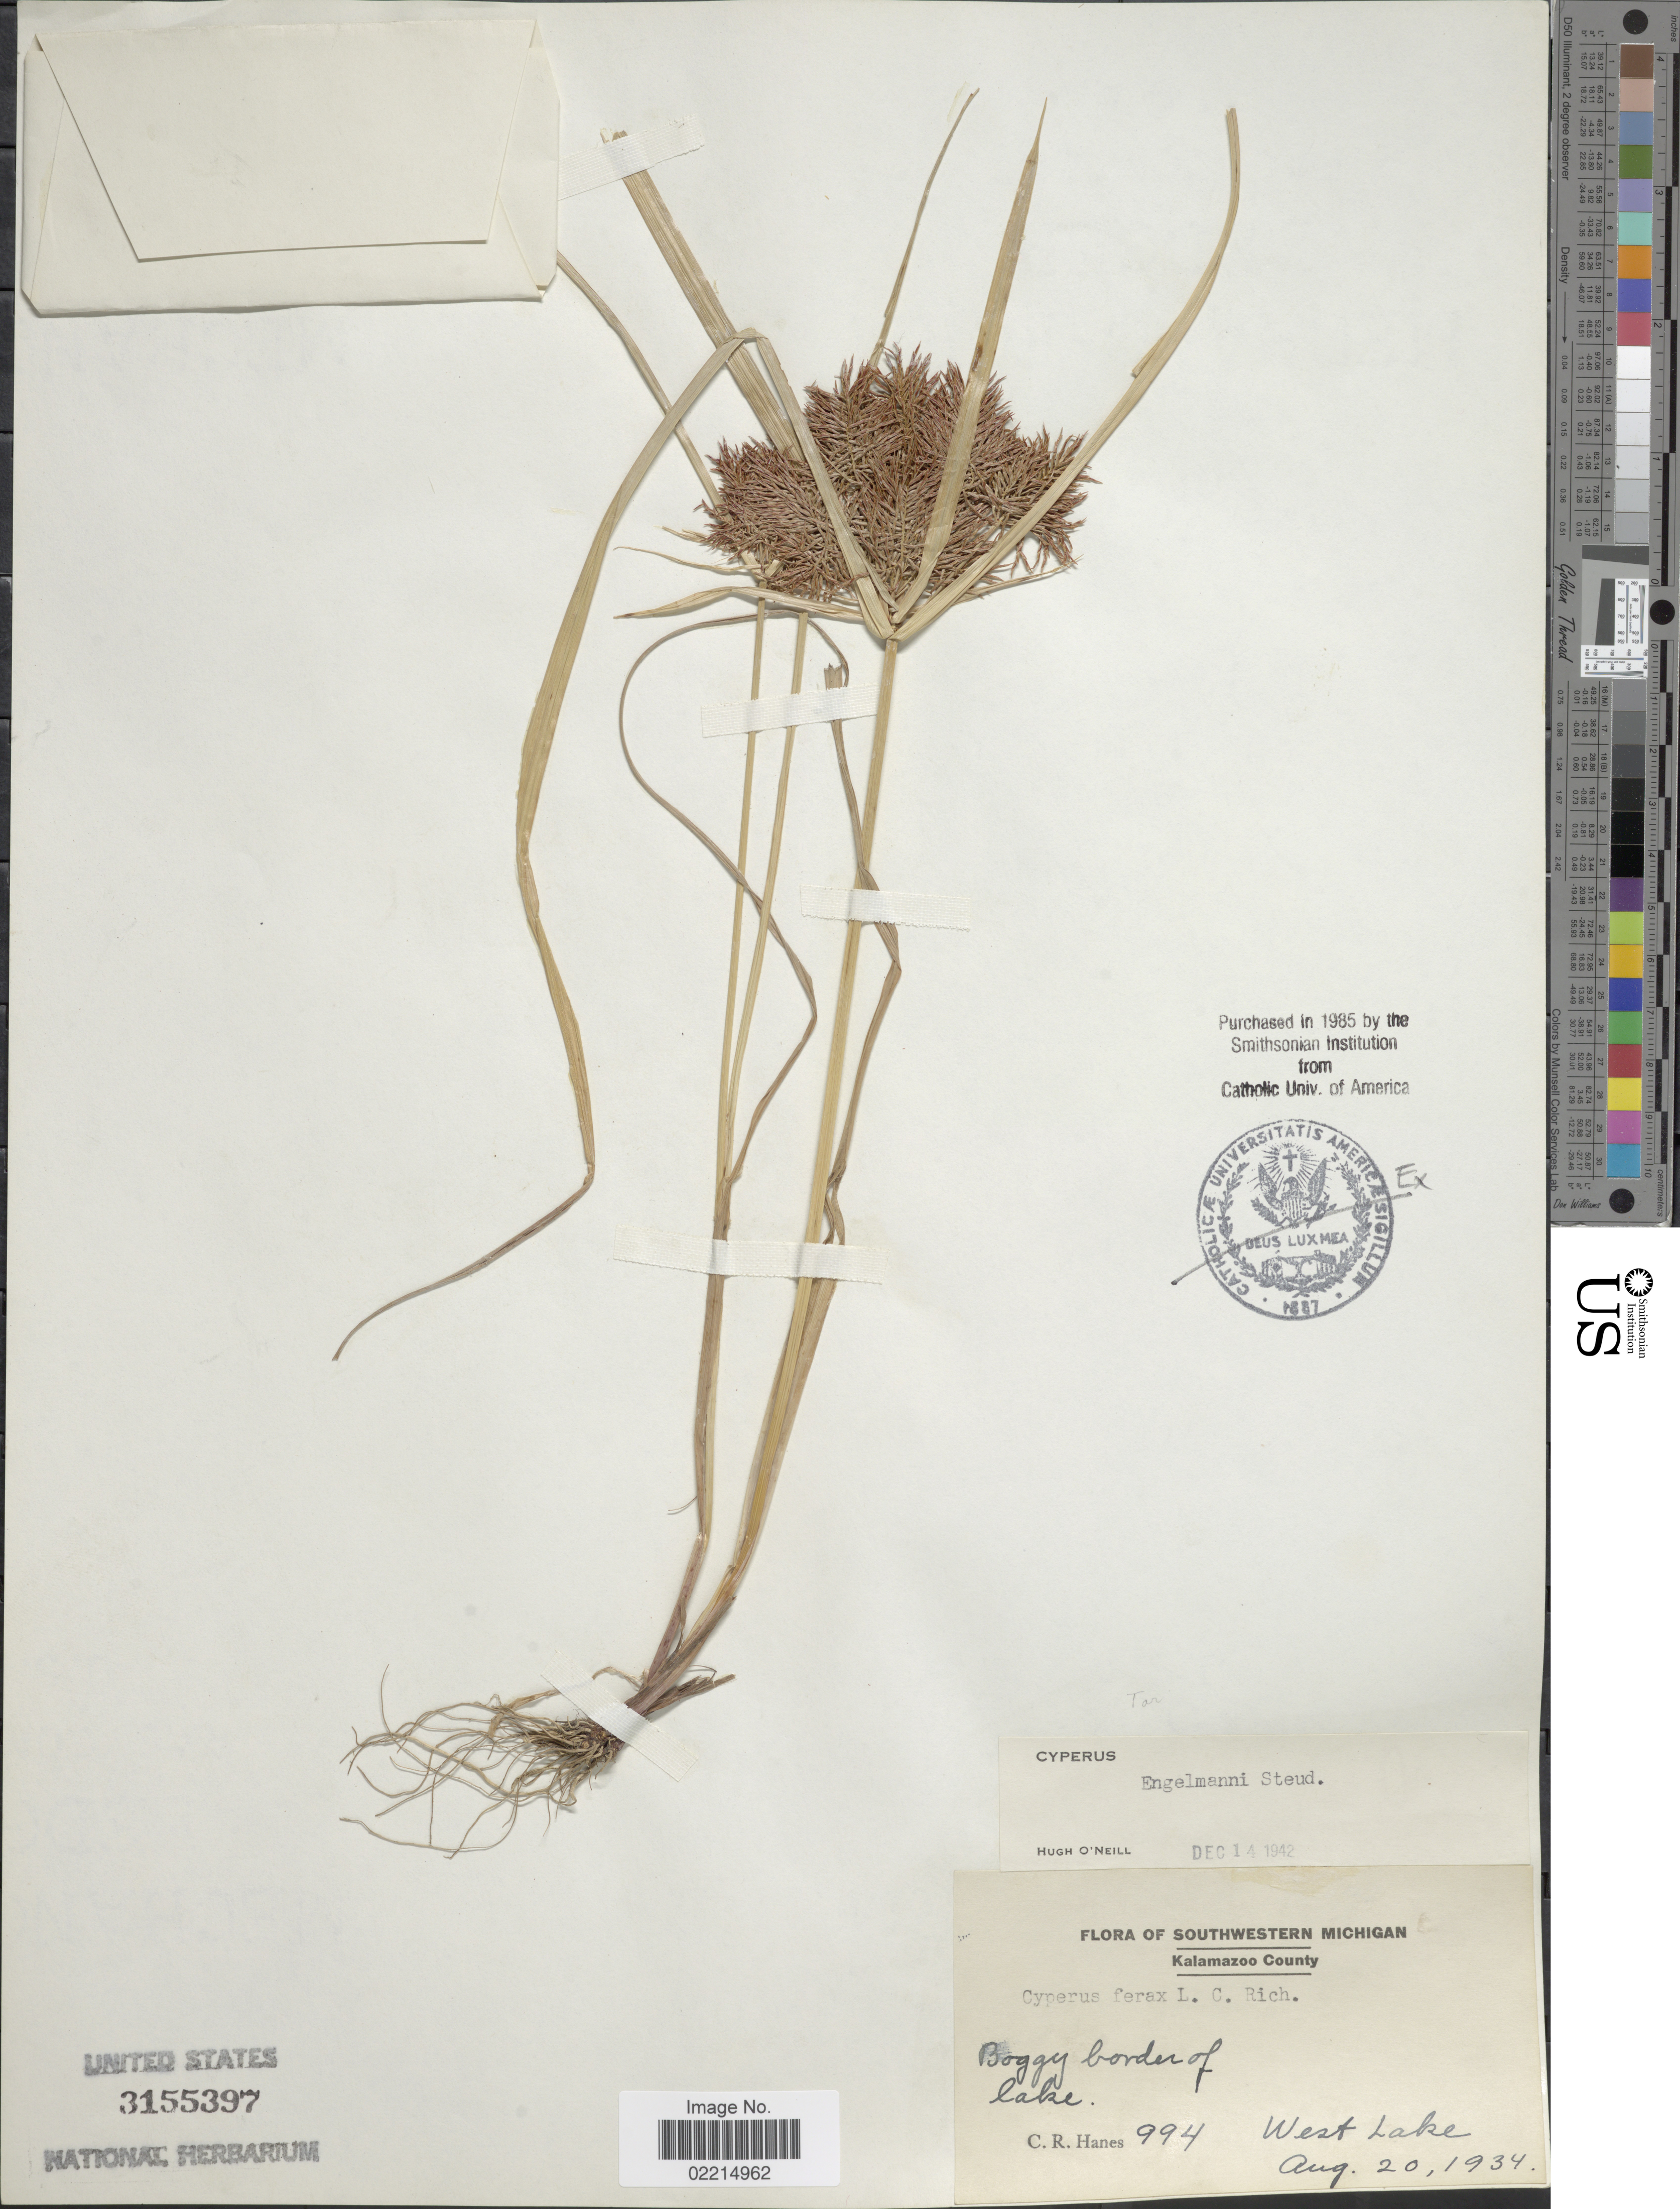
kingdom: Plantae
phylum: Tracheophyta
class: Liliopsida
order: Poales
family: Cyperaceae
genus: Cyperus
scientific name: Cyperus engelmannii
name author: Steud.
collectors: C. Hanes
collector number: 994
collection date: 1934-08-20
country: United States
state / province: Michigan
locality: Kalamazoo County, boggy border of lake, West Lake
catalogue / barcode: US 3155397